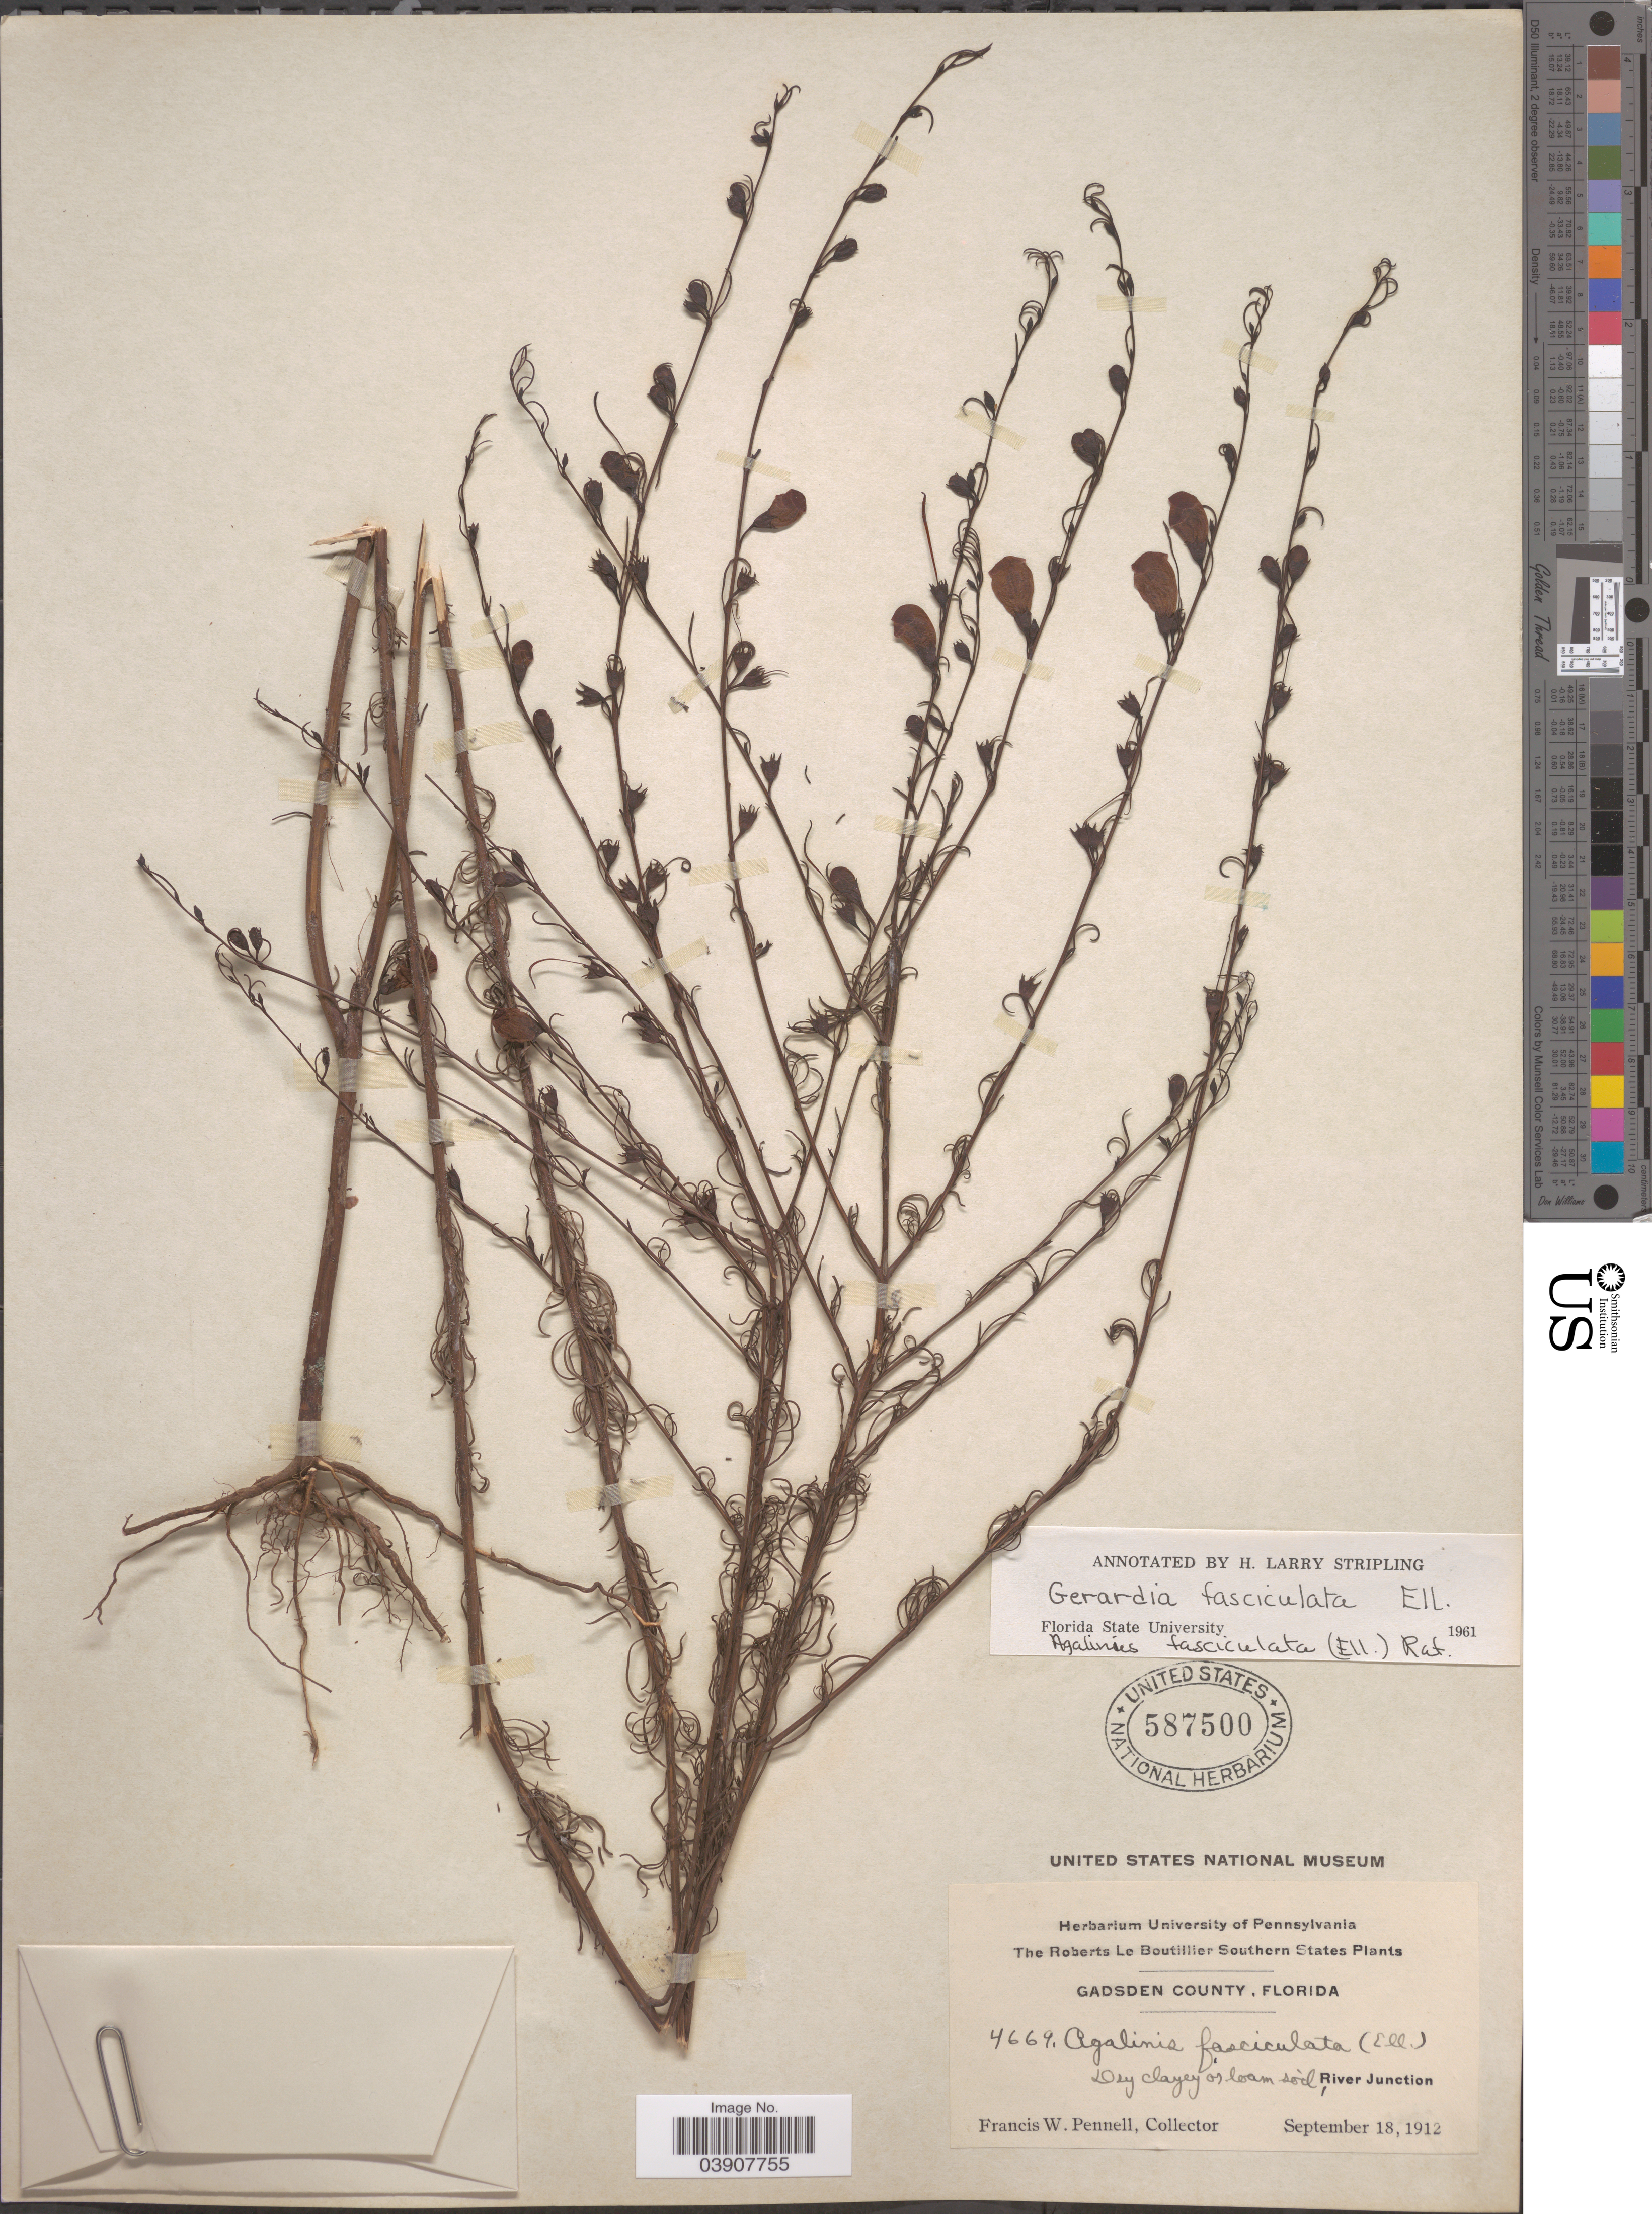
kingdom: Plantae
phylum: Tracheophyta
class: Magnoliopsida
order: Lamiales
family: Orobanchaceae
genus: Agalinis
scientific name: Agalinis fasciculata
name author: (Elliott) Raf.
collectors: F. W. Pennell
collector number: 4669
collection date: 1912-09-18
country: United States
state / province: Florida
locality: Southern States. Gadsden County. River Junction.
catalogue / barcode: US 587500